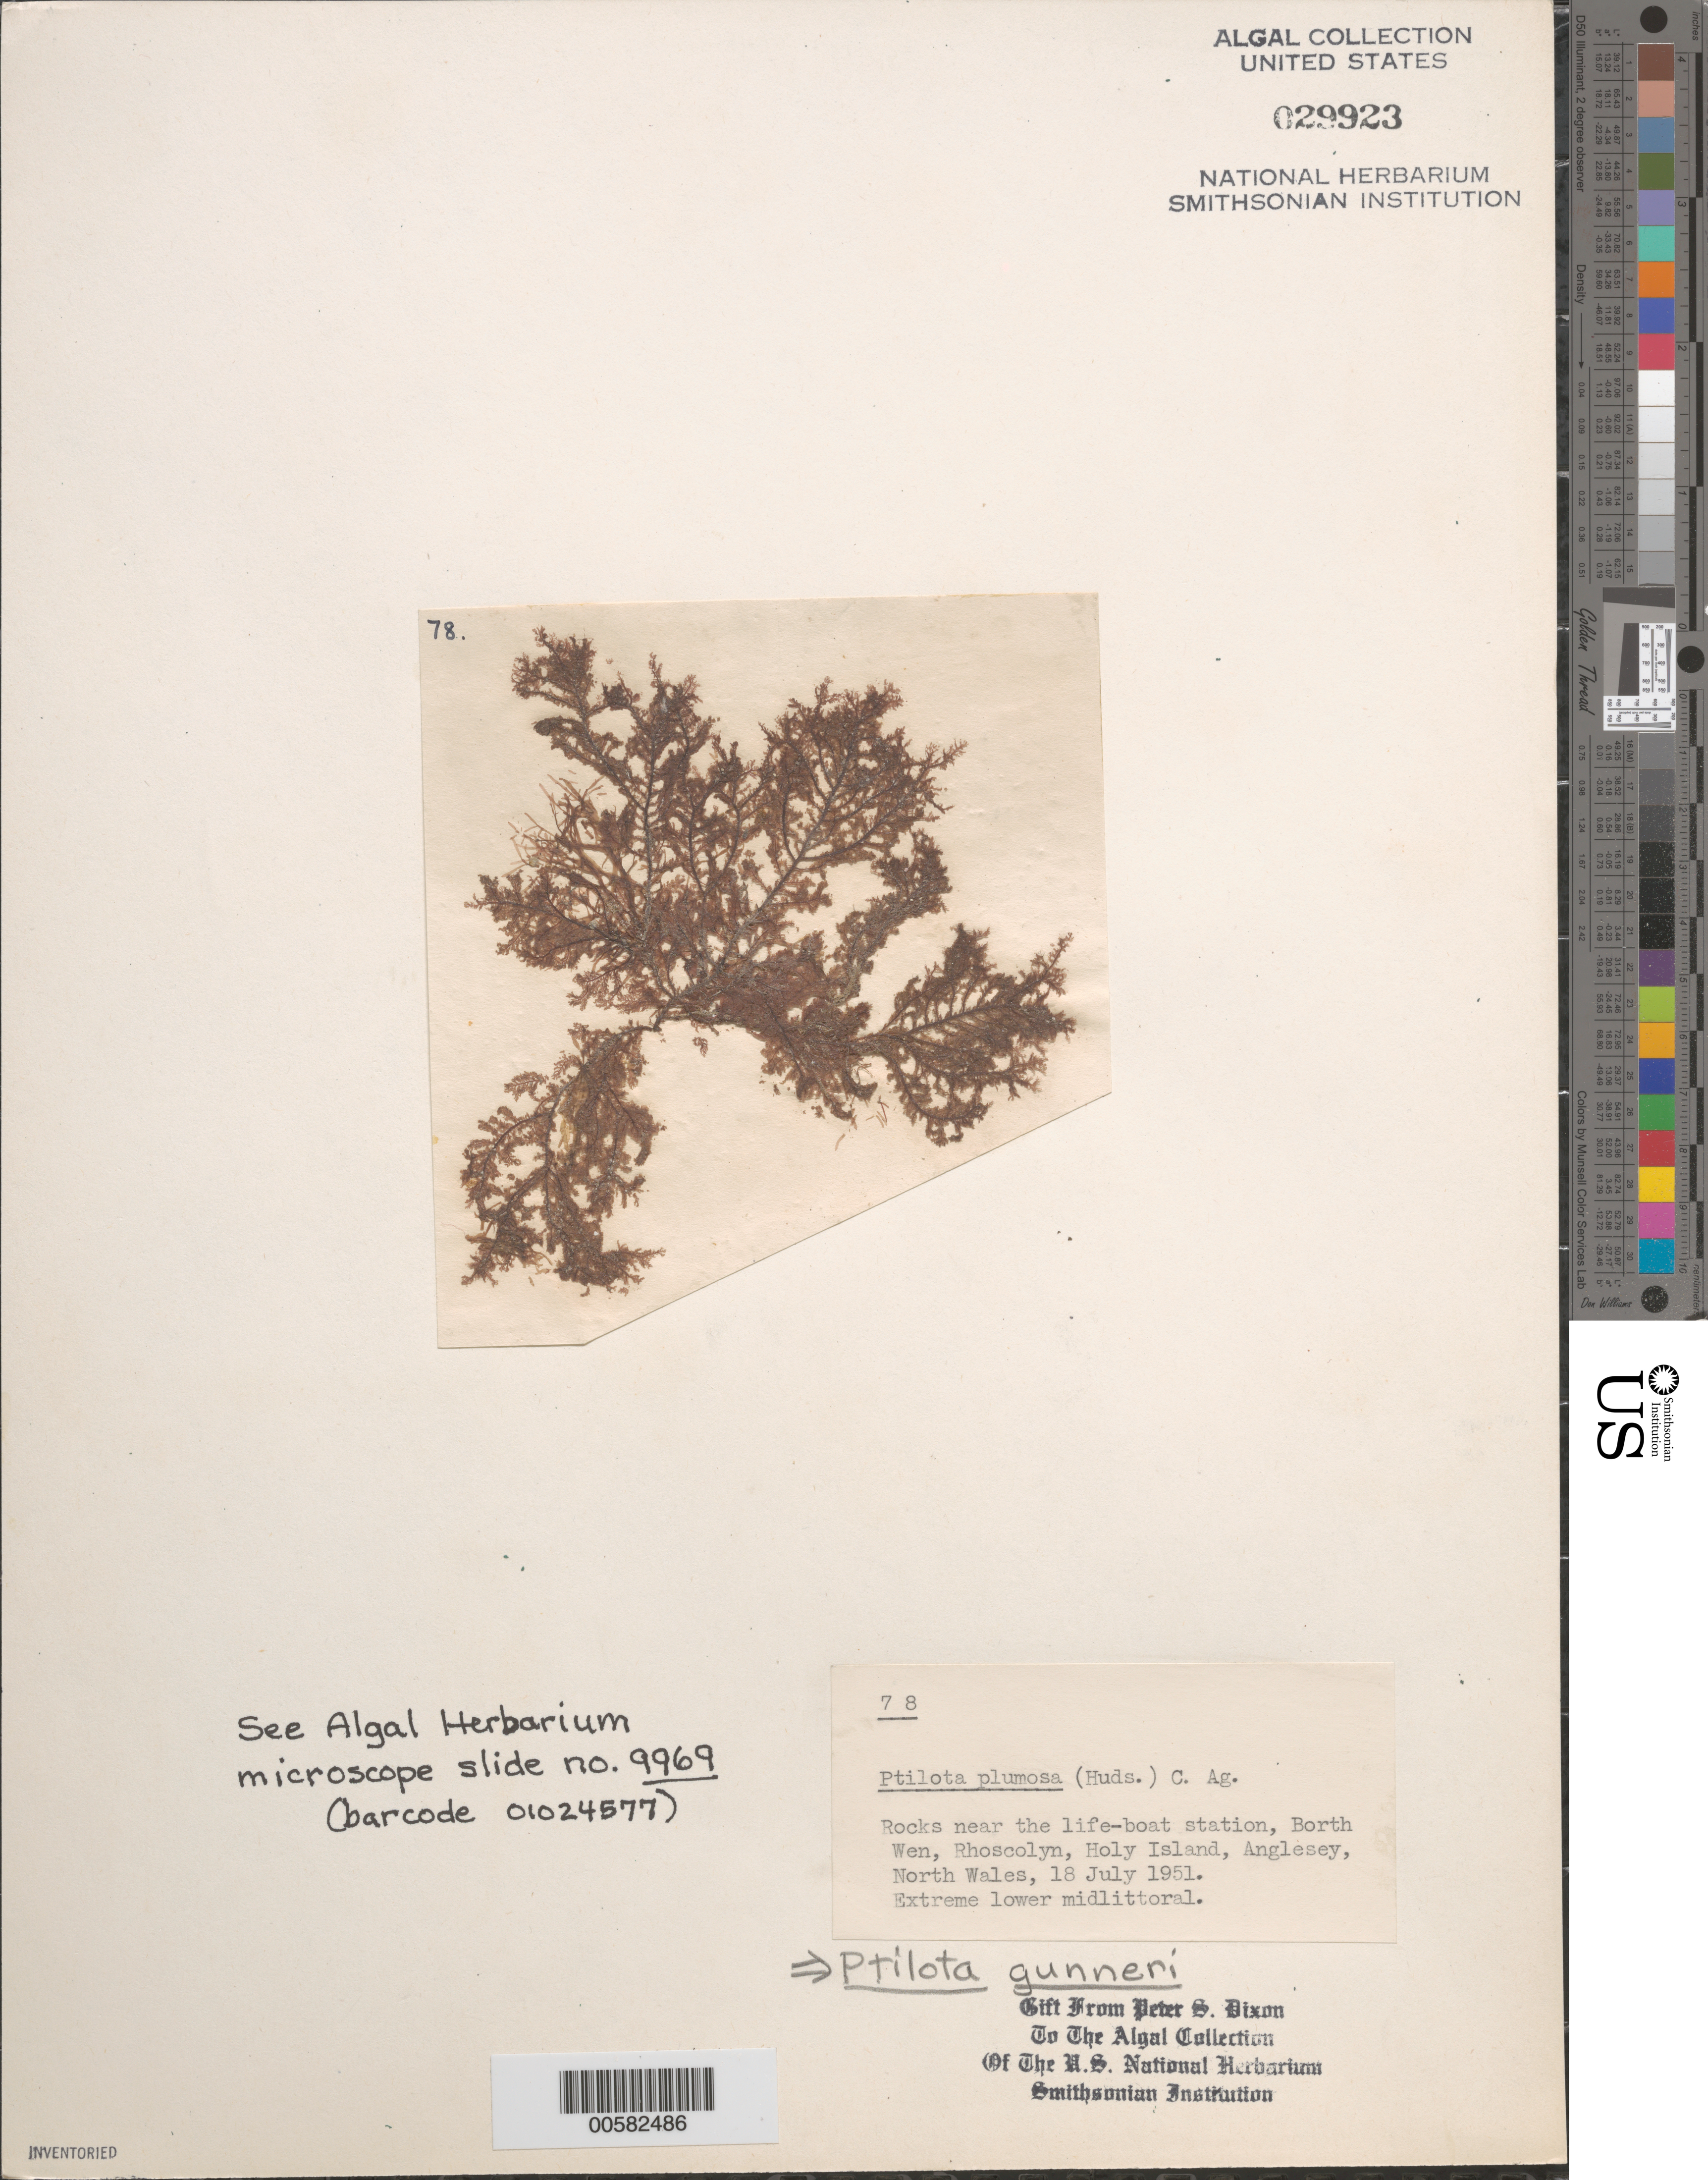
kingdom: Plantae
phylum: Rhodophyta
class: Florideophyceae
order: Ceramiales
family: Wrangeliaceae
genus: Ptilota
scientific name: Ptilota gunneri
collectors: P. S. Dixon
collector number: PSD 78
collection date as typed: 18 Jul 1951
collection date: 1951-07-18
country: United Kingdom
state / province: Wales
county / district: Gwynedd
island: Anglesey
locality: Porth Wen, Rhoscolyn, Holy Island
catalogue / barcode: US 29923